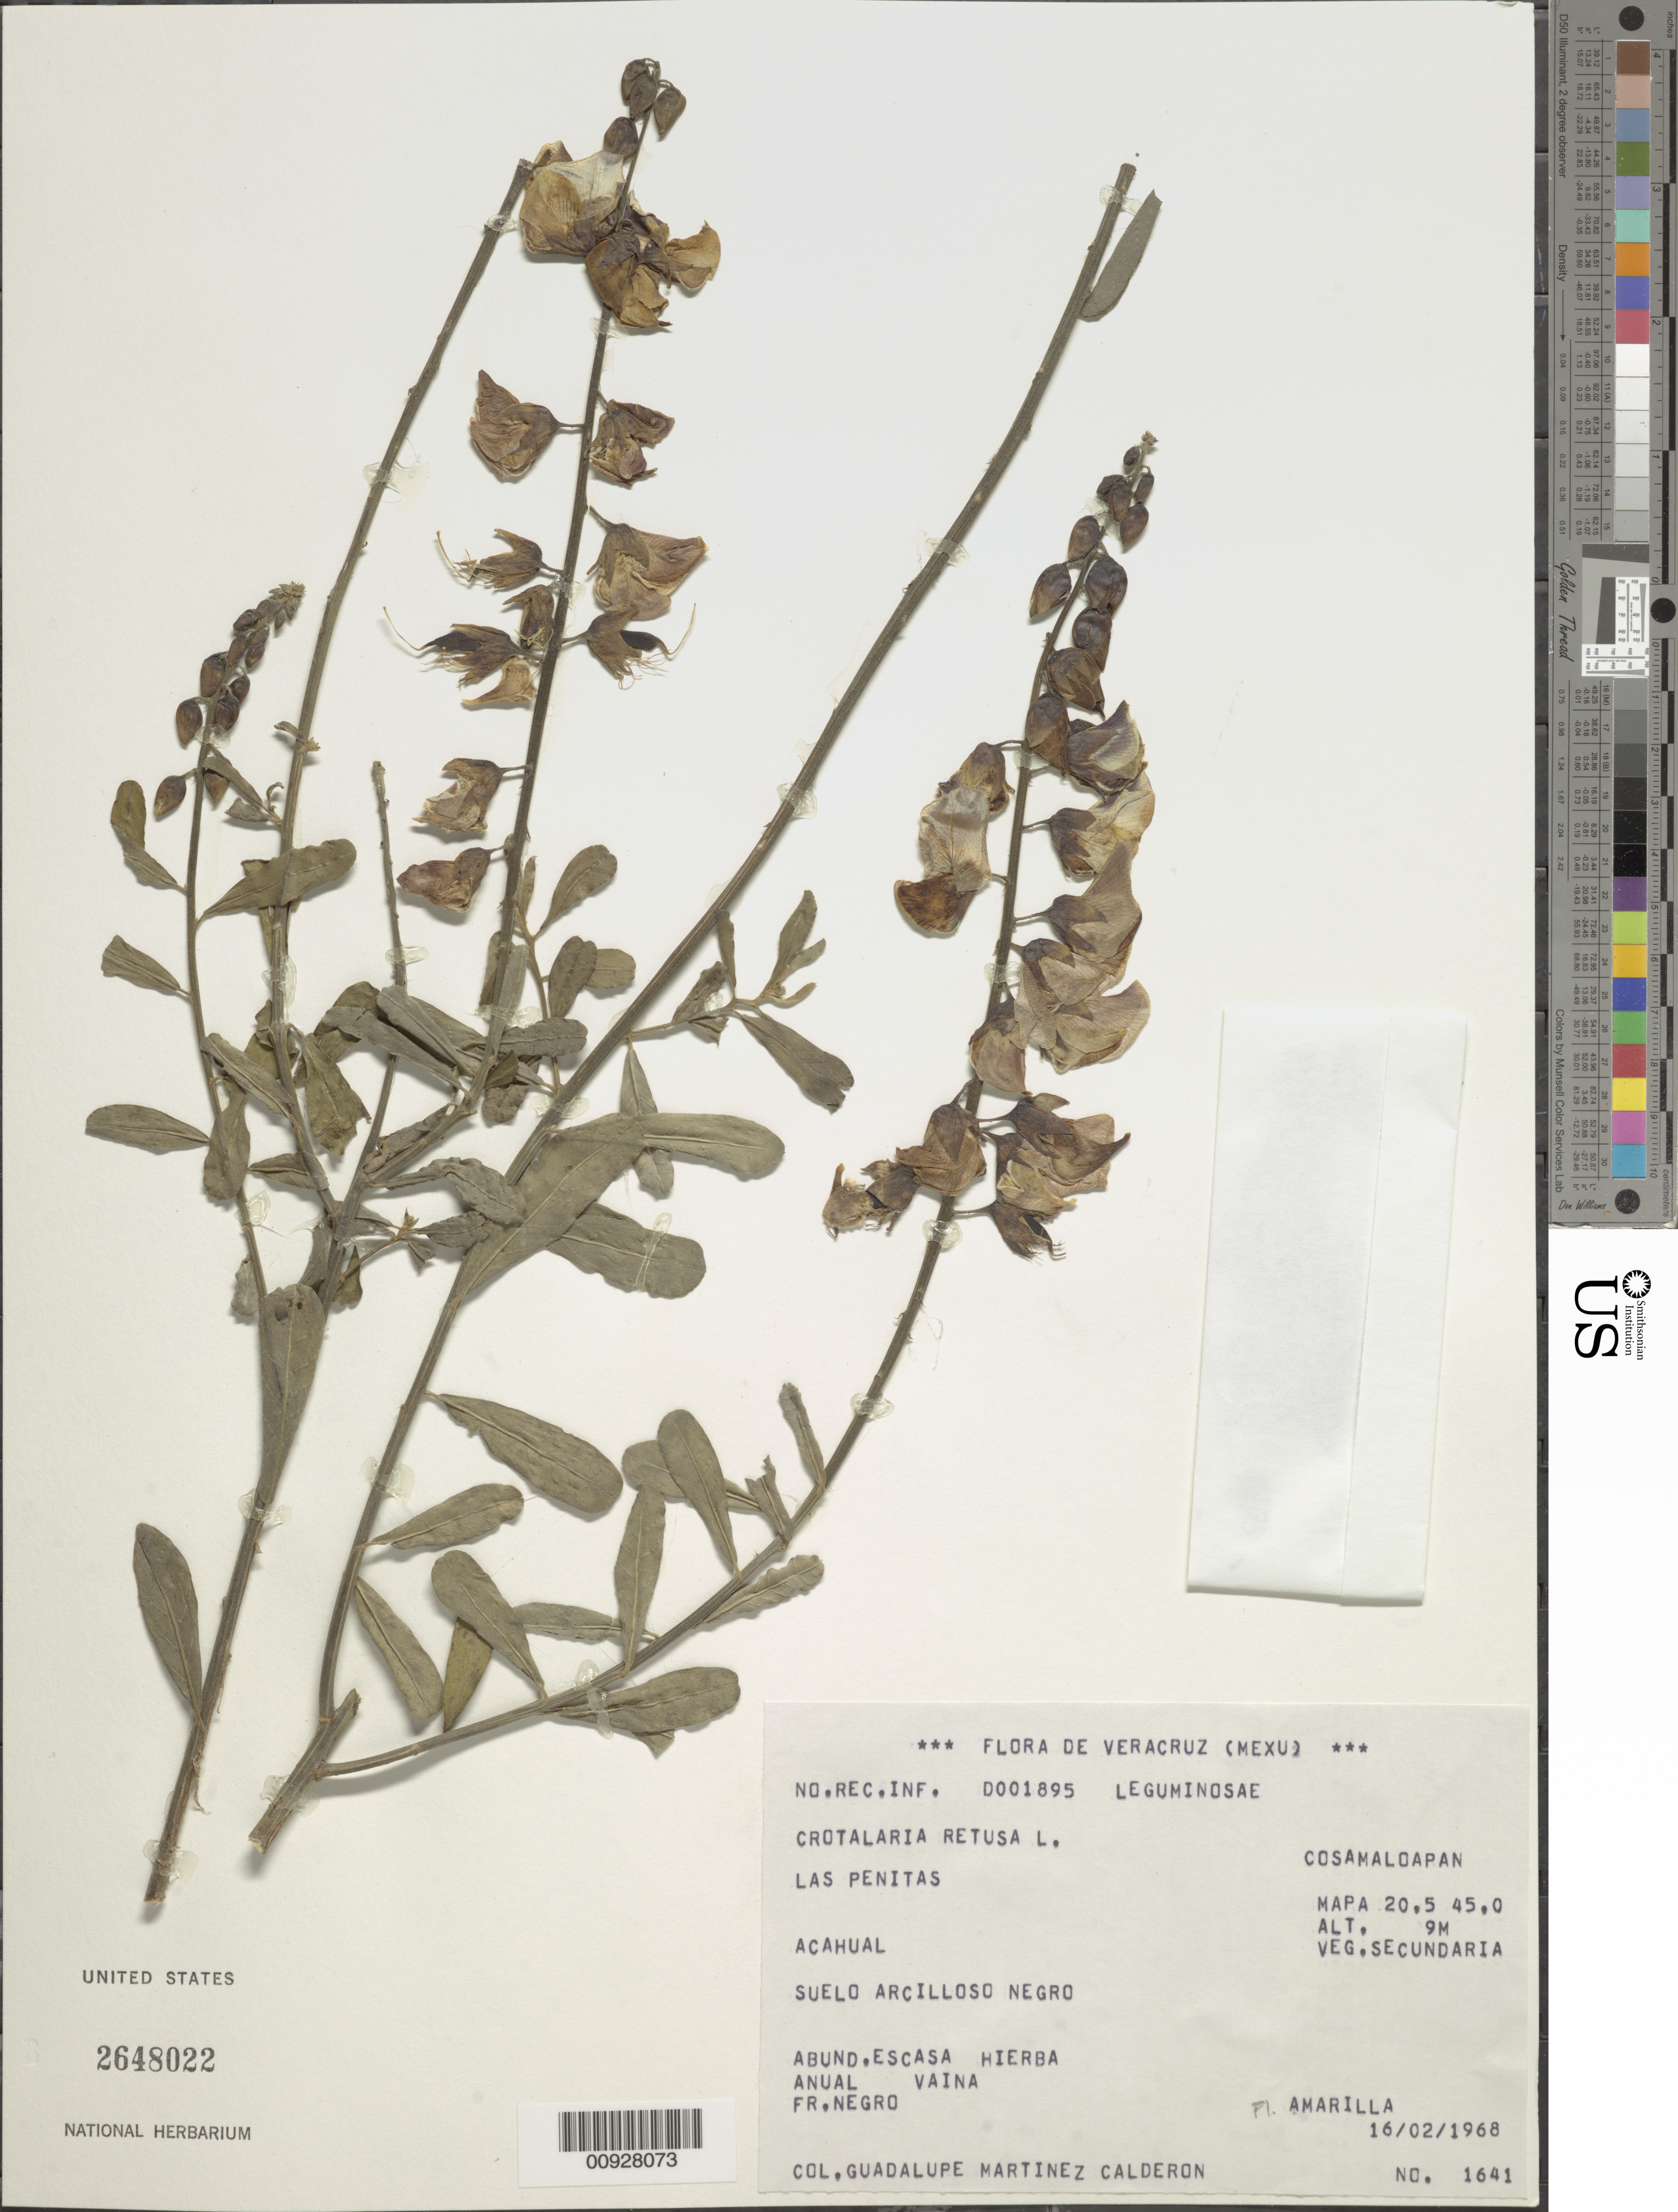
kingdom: Plantae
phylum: Tracheophyta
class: Magnoliopsida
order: Fabales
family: Fabaceae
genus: Crotalaria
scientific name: Crotalaria retusa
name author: L.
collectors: G. Martinez-C.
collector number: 1641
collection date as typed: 16 Feb 1968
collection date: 1968-02-16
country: Mexico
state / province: Veracruz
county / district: Cosamaloapan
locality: Veracruz, Cosamaloapan, Las Penitas. Mapa 20.5 45.0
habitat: Veg. Secundaria. Acahual. Suelo arcilloso negro.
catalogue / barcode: US 2648022